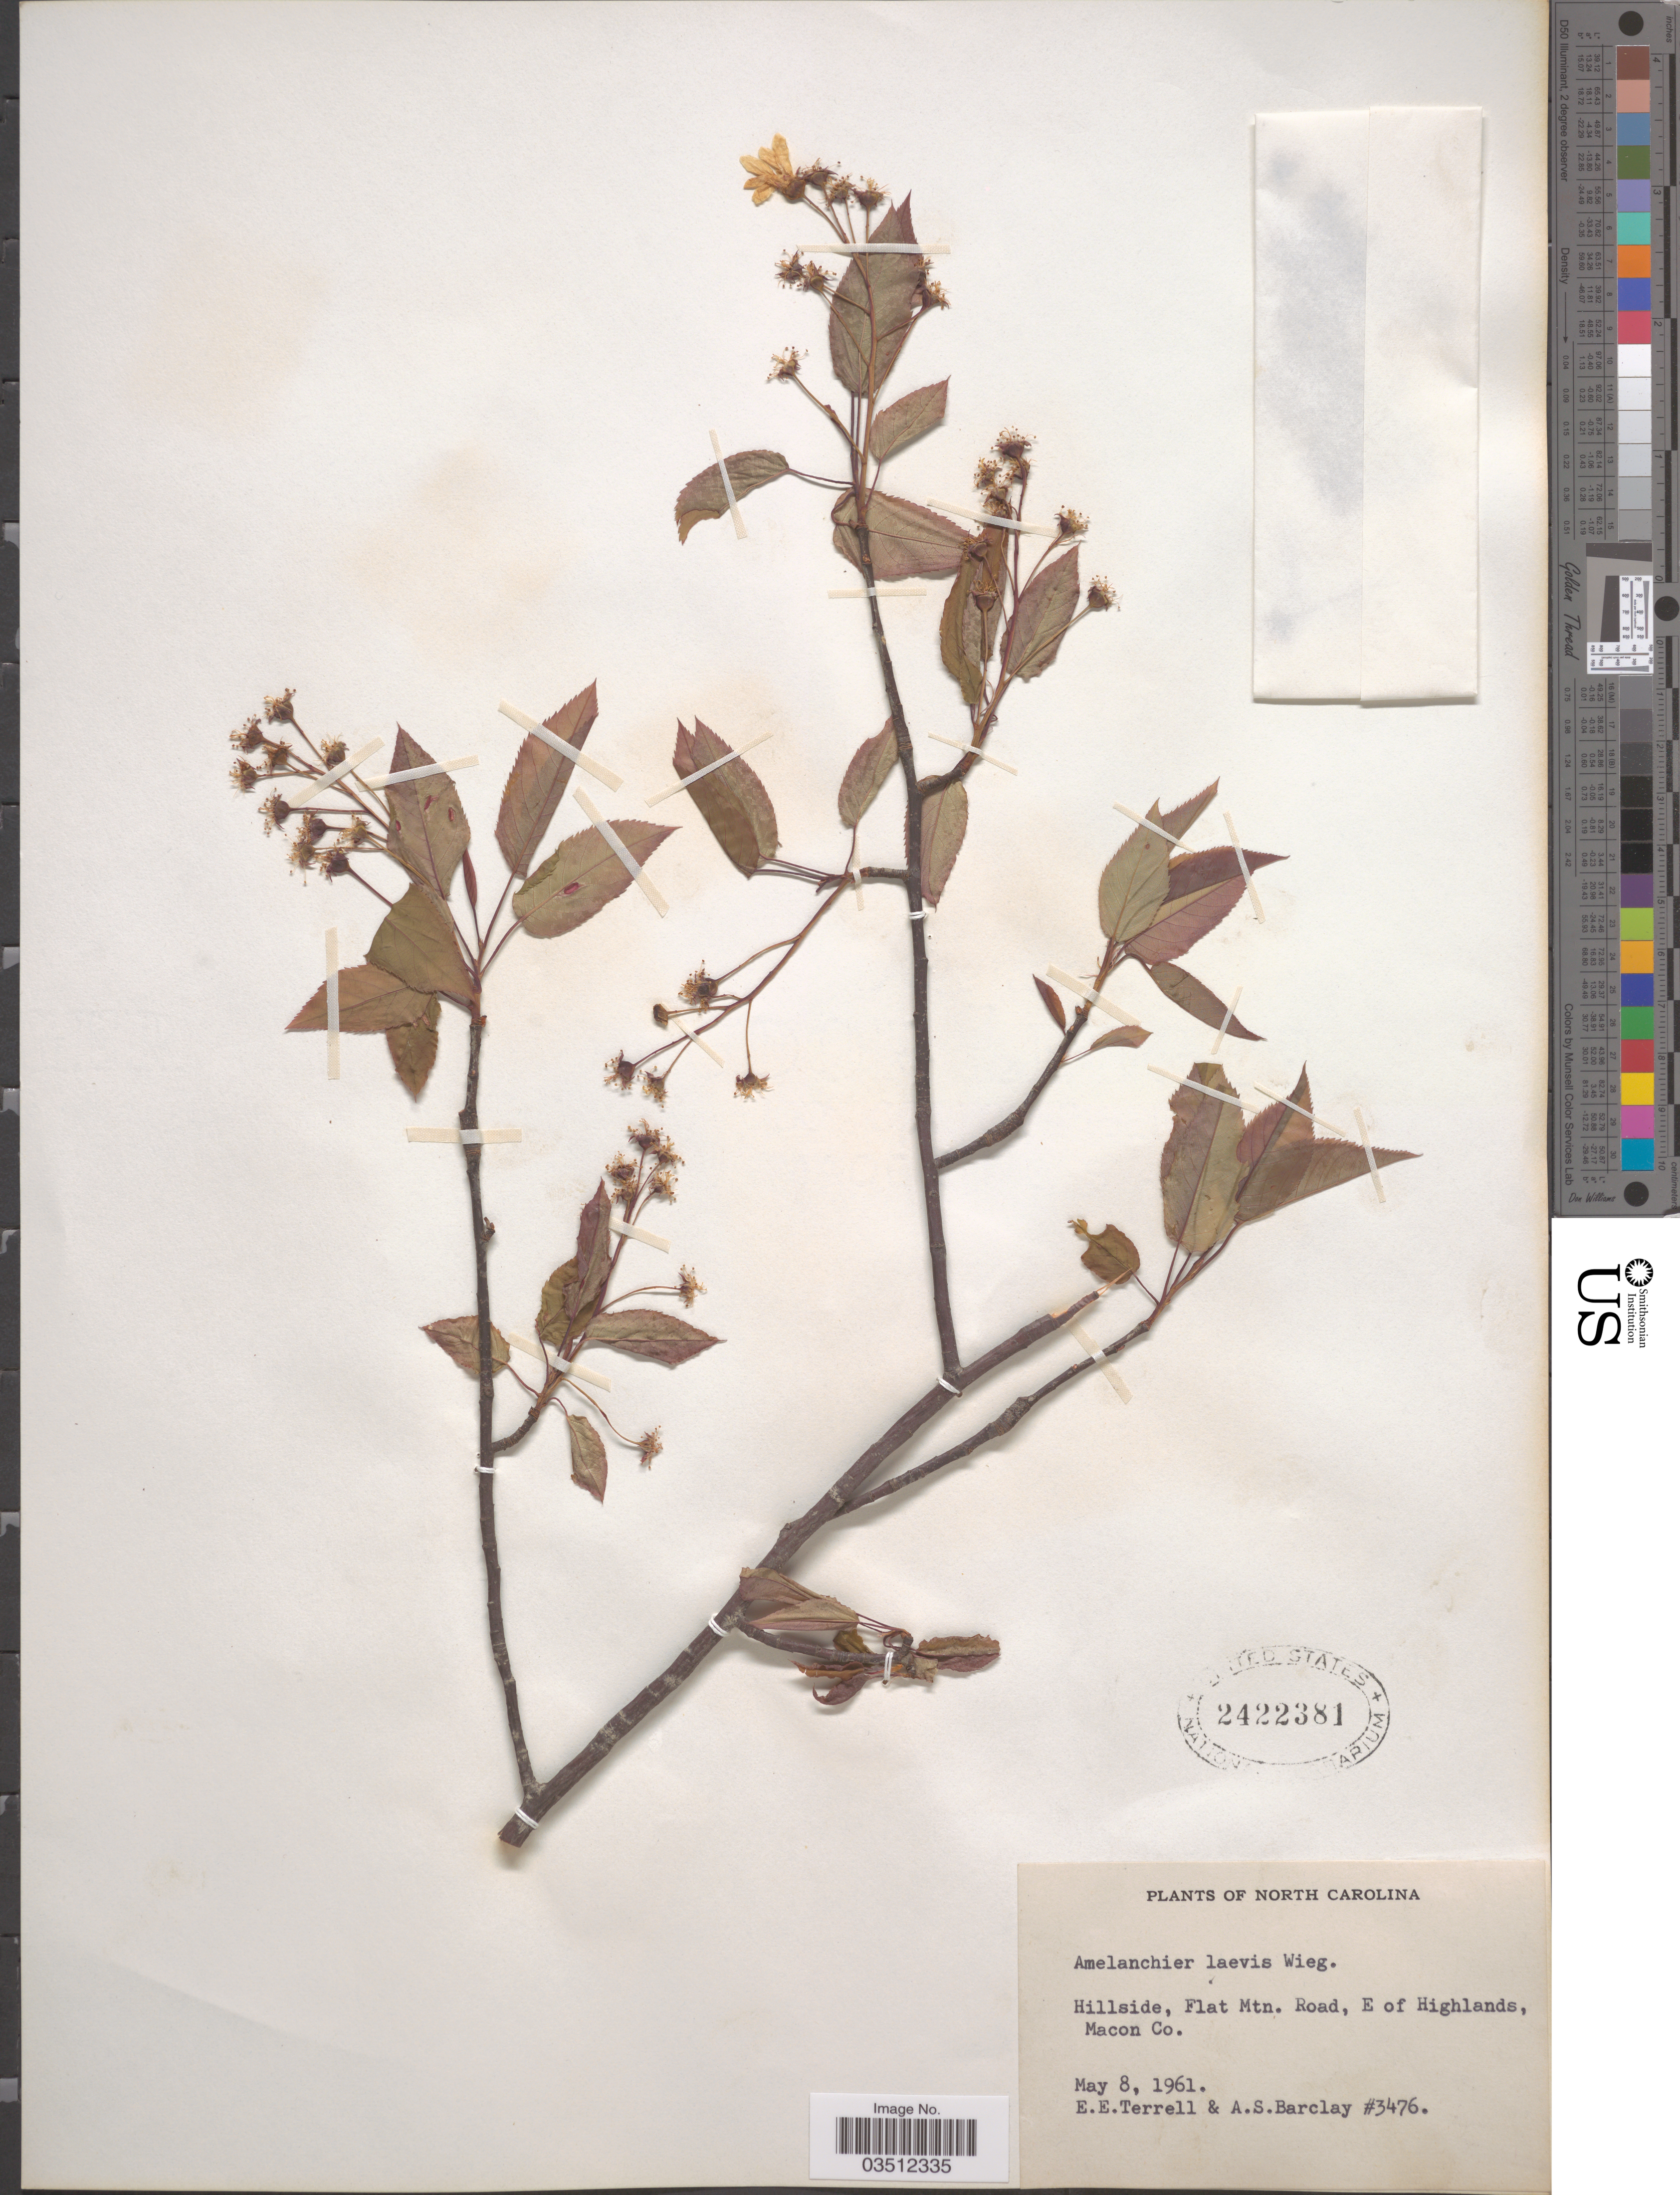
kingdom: Plantae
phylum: Tracheophyta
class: Magnoliopsida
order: Rosales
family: Rosaceae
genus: Amelanchier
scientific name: Amelanchier laevis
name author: Wiegand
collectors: E. E. Terrell & A. S. Barclay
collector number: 3476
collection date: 1961-05-08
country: United States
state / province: North Carolina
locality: Hillside, Flat Mtn. Road, E of Highlands, Macon Co.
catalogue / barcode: US 2422381